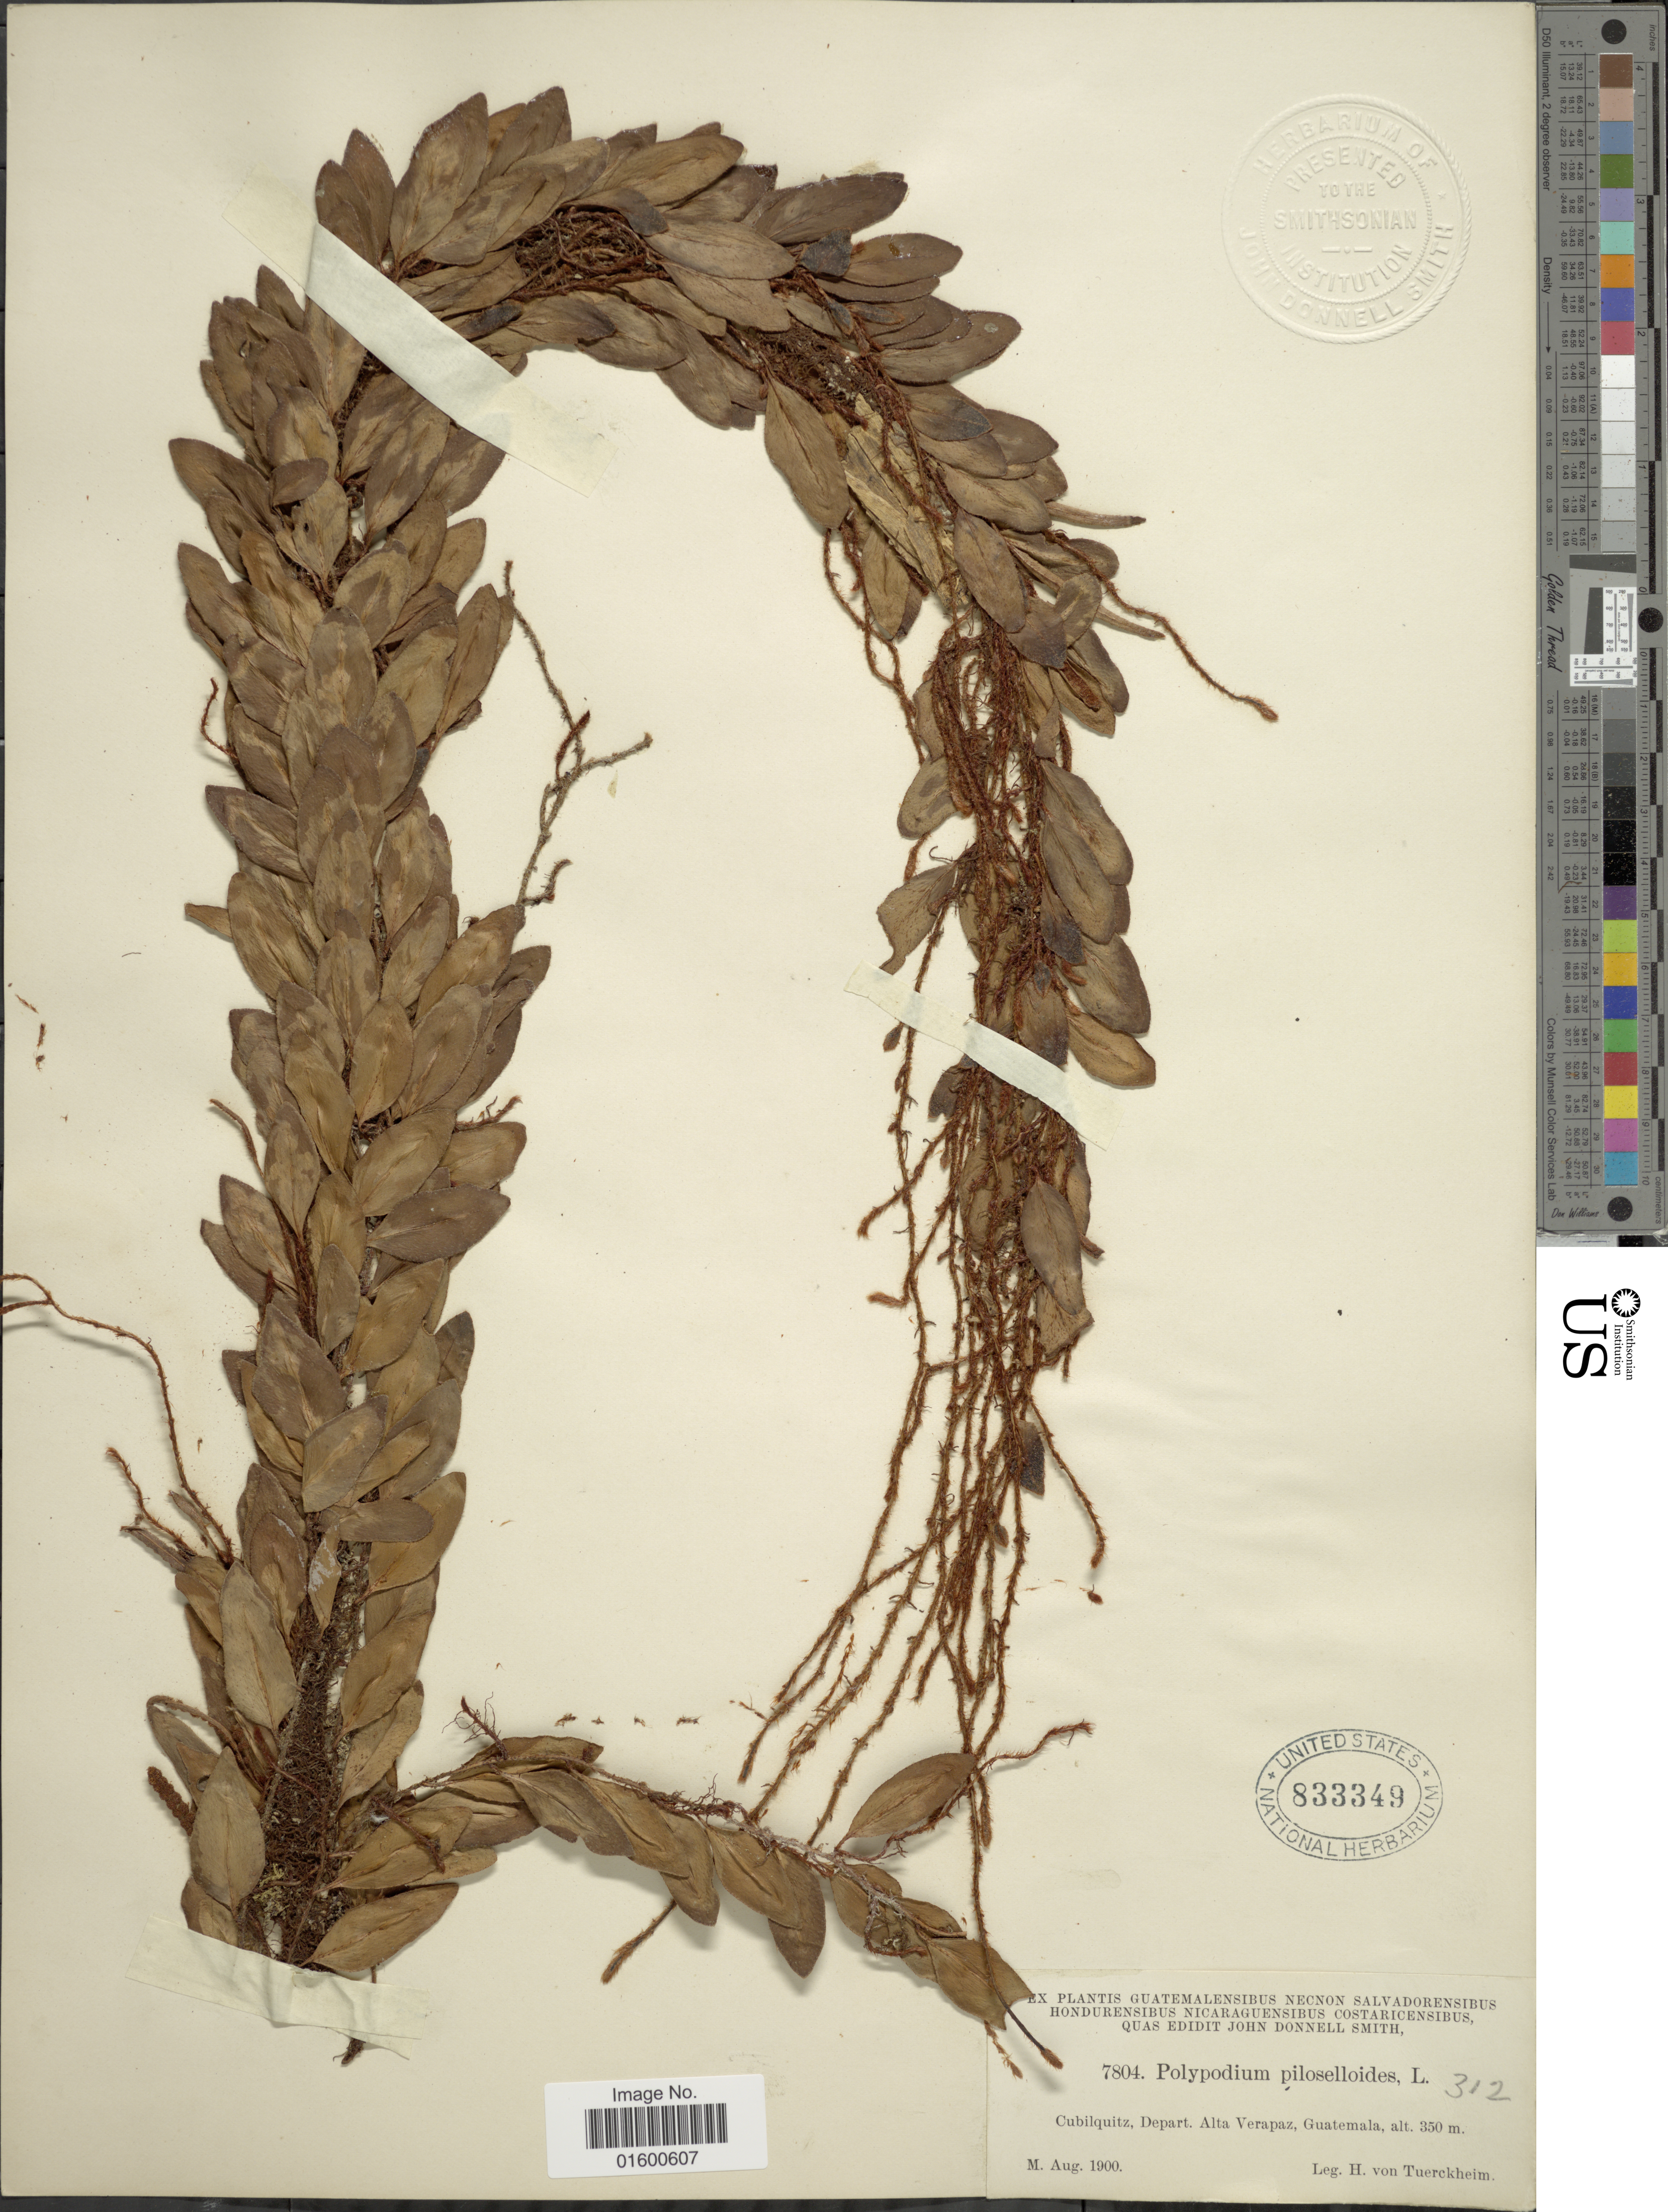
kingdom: Plantae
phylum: Tracheophyta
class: Polypodiopsida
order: Polypodiales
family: Polypodiaceae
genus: Microgramma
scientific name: Microgramma reptans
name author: (Cav.) A.R. Sm.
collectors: H. von Türckheim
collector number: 7804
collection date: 1900-08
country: Guatemala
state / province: Alta Verapaz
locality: Cubilquitz, Depart. Alta Verapaz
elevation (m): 350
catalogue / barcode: US 833349